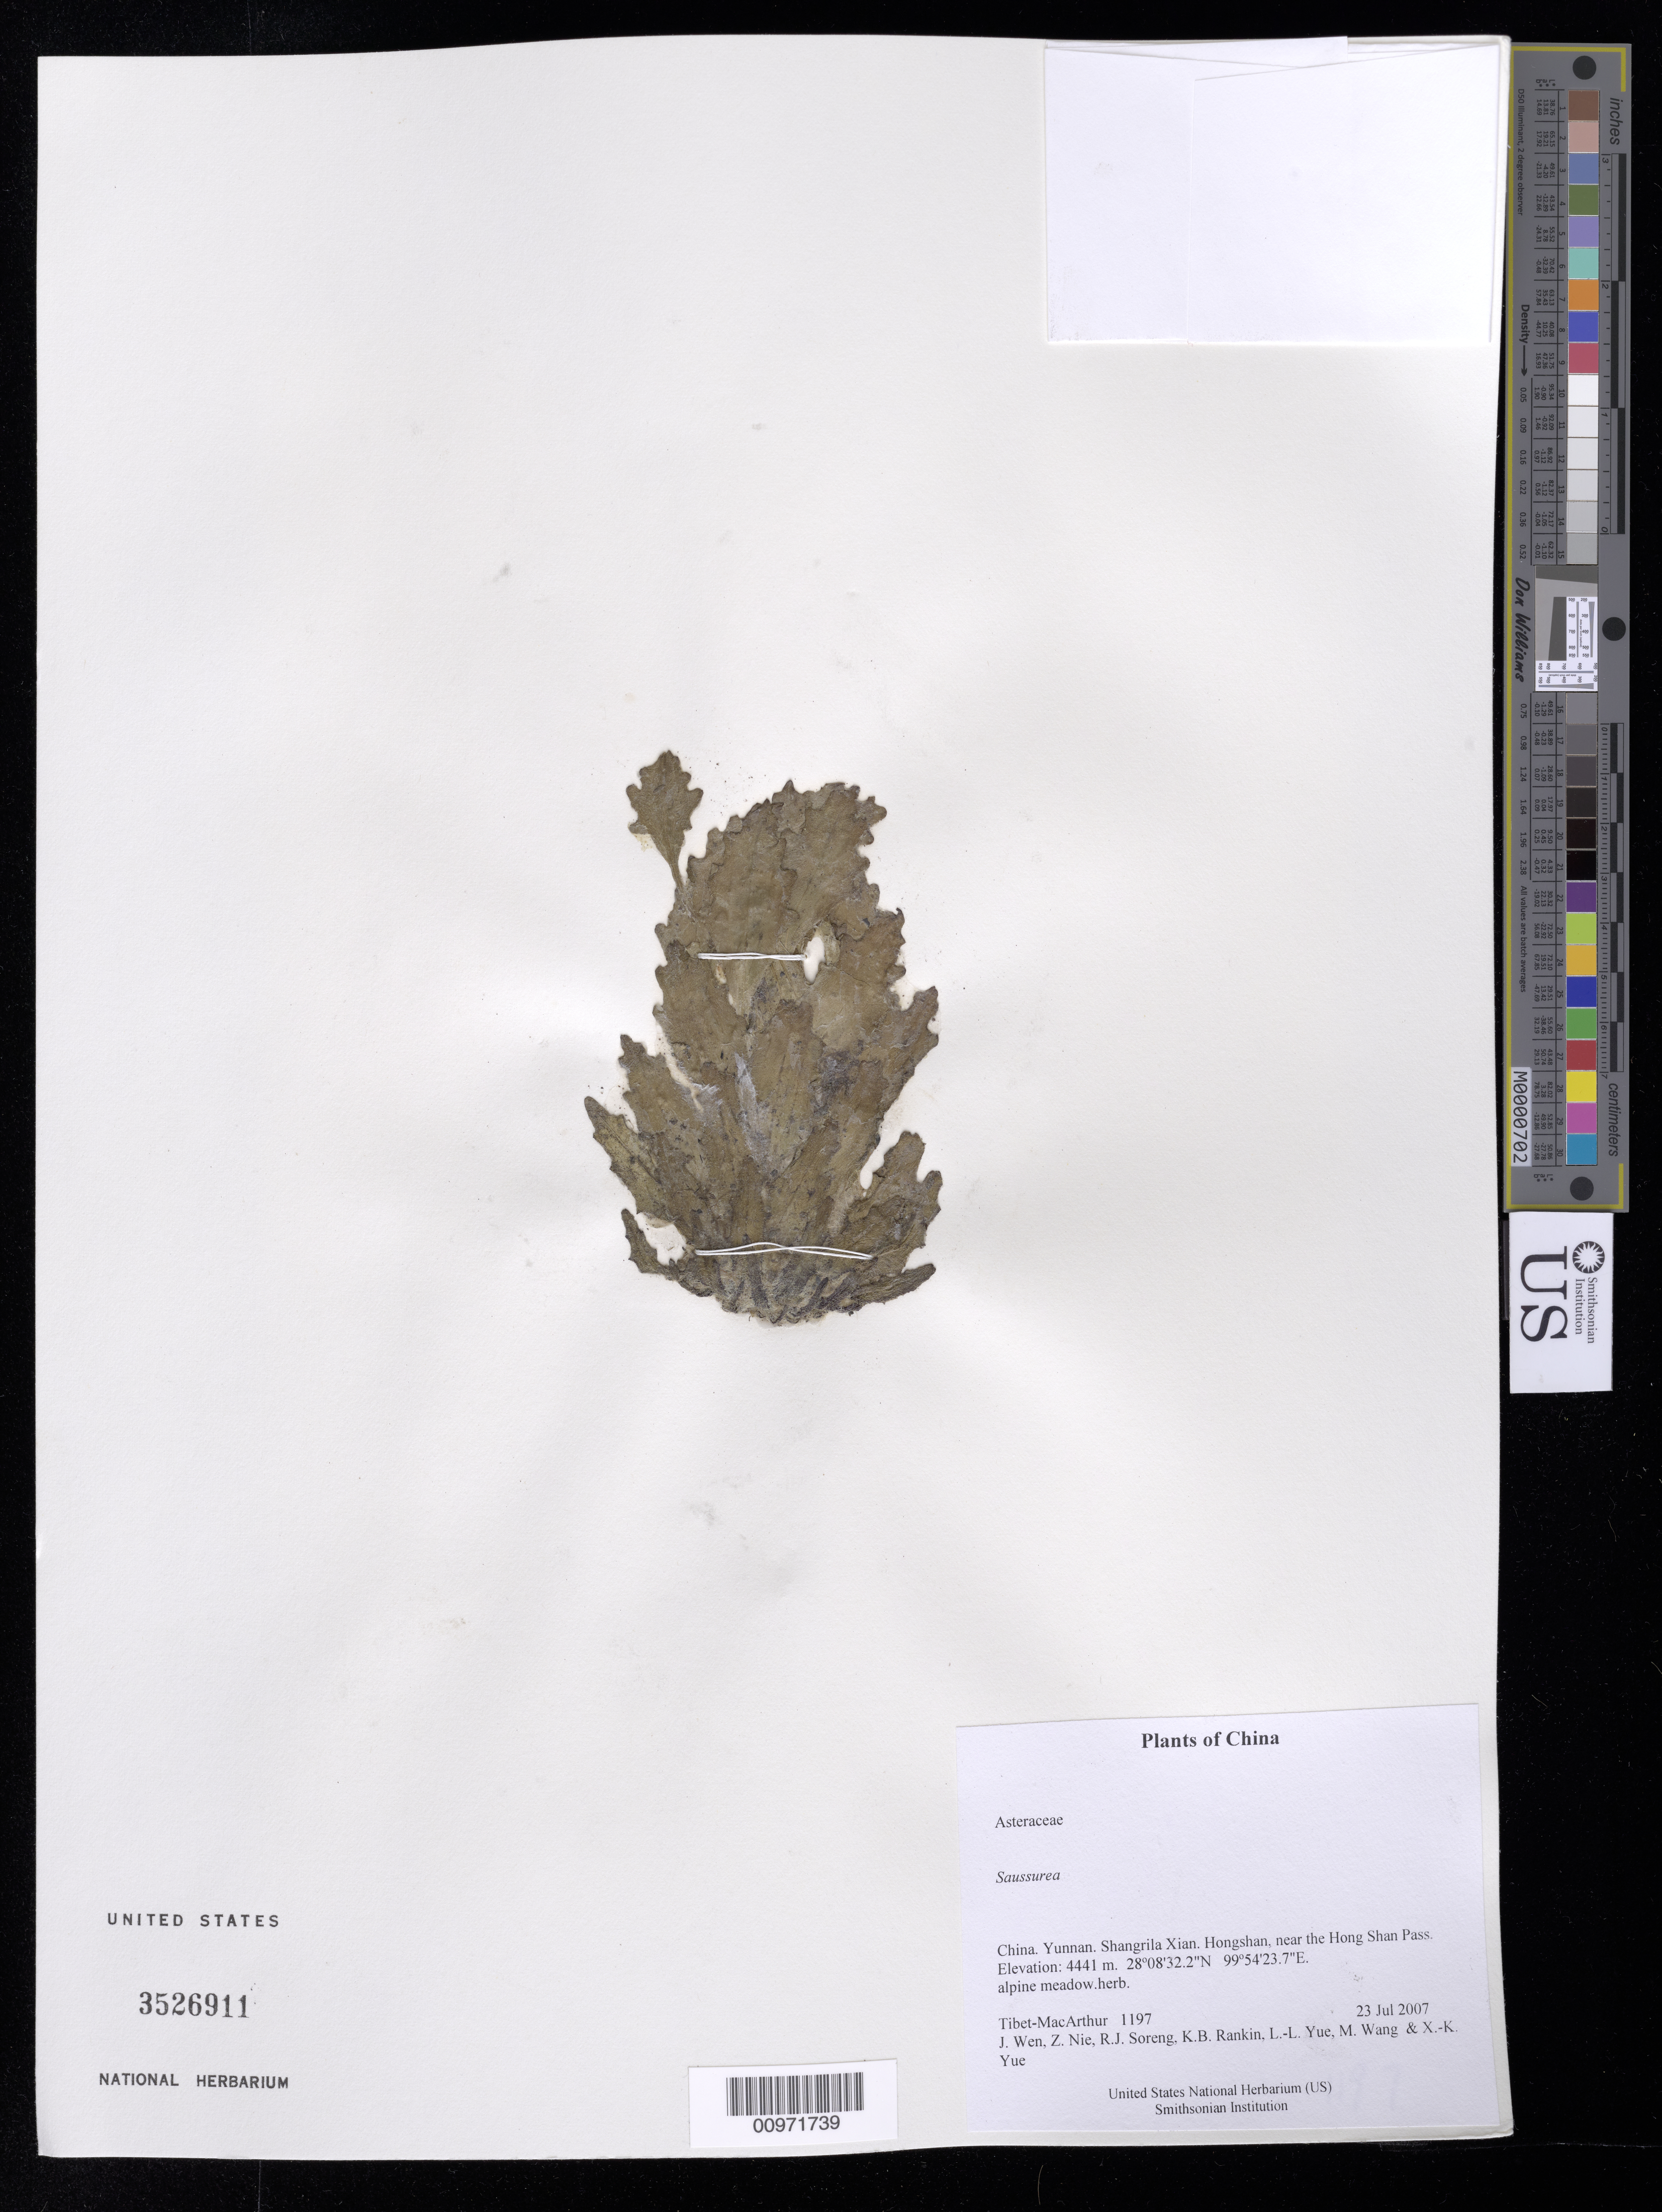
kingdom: Plantae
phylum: Tracheophyta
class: Magnoliopsida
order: Asterales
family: Asteraceae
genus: Saussurea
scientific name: Saussurea sp.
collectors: Tibet-MacArthur, J. Wen, Z. Nie, R. J. Soreng, K. Rankin, L. Yue, M. Wang & X. Yue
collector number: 1197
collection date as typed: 23 Jul 2007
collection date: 2007-07-23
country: China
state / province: Yunnan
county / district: Shangrila Xian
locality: Hongshan, near the Hong Shan Pass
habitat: alpine meadow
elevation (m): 4441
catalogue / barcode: US 3526911